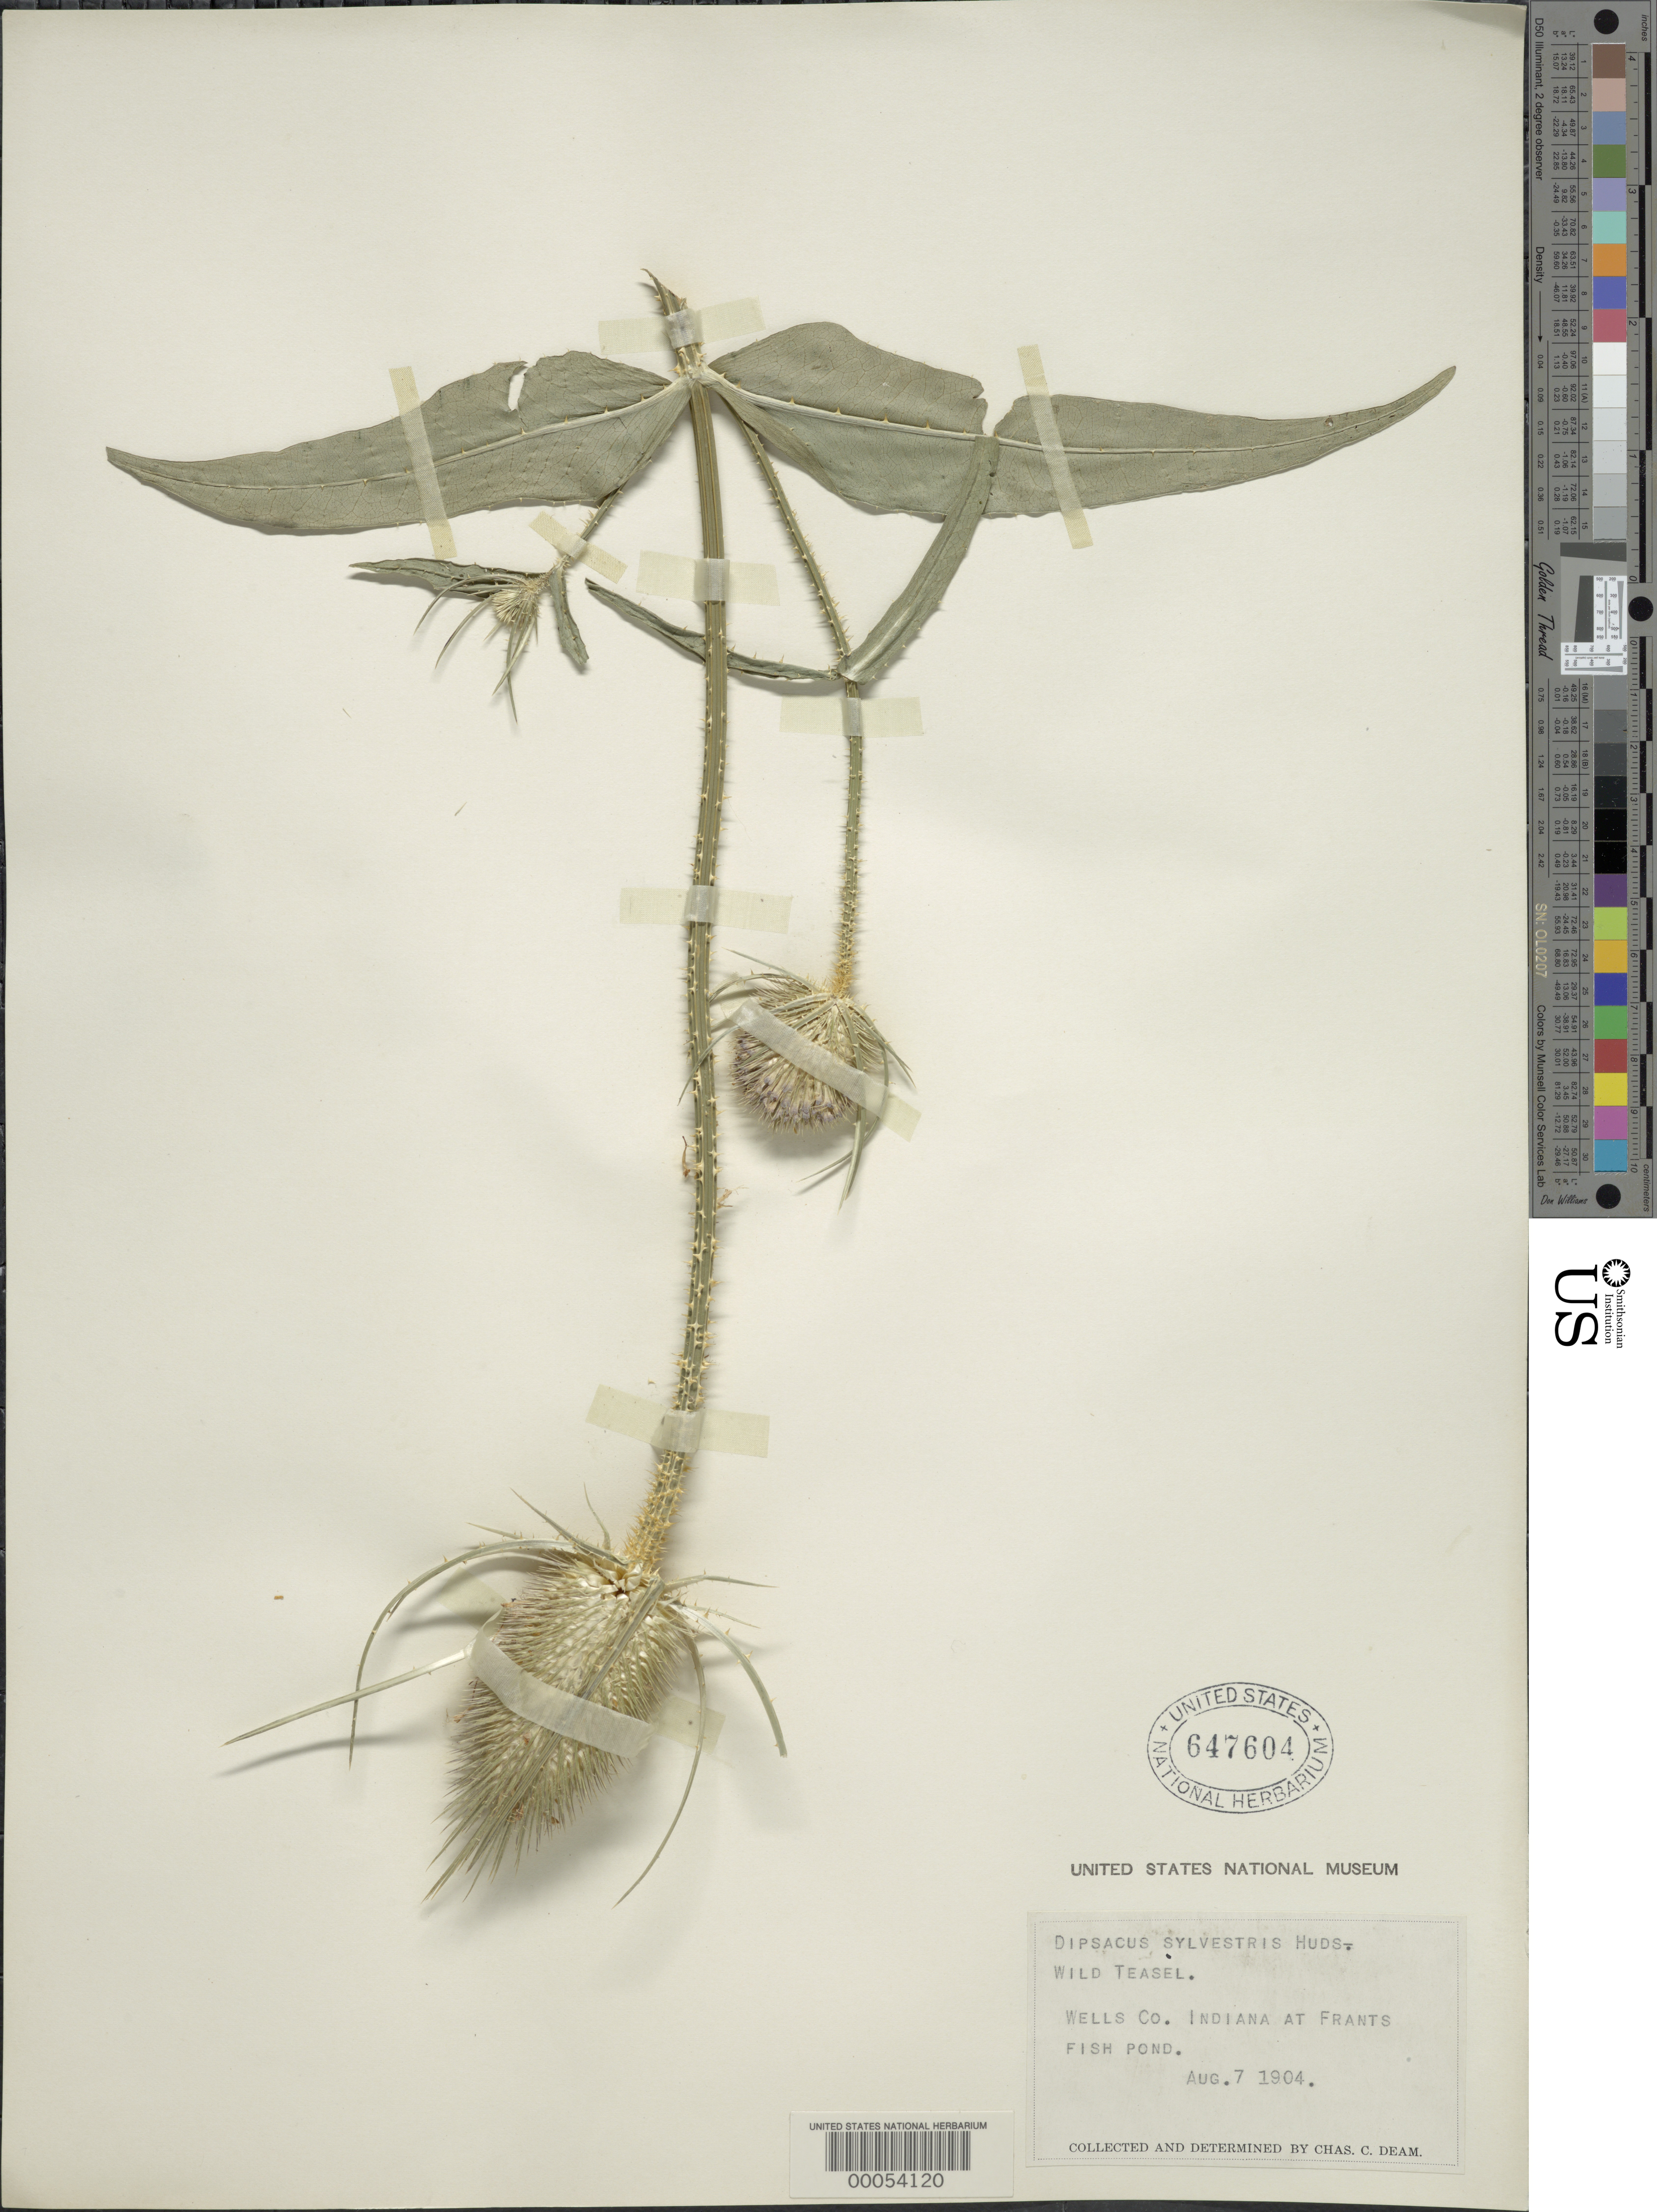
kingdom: Plantae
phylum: Tracheophyta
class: Magnoliopsida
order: Dipsacales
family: Caprifoliaceae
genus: Dipsacus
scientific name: Dipsacus sylvestris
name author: Huds.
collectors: C. C. Deam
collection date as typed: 07 Aug 1904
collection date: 1904-08-07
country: United States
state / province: Indiana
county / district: Wells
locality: Frants fishing pond.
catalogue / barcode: US 647604